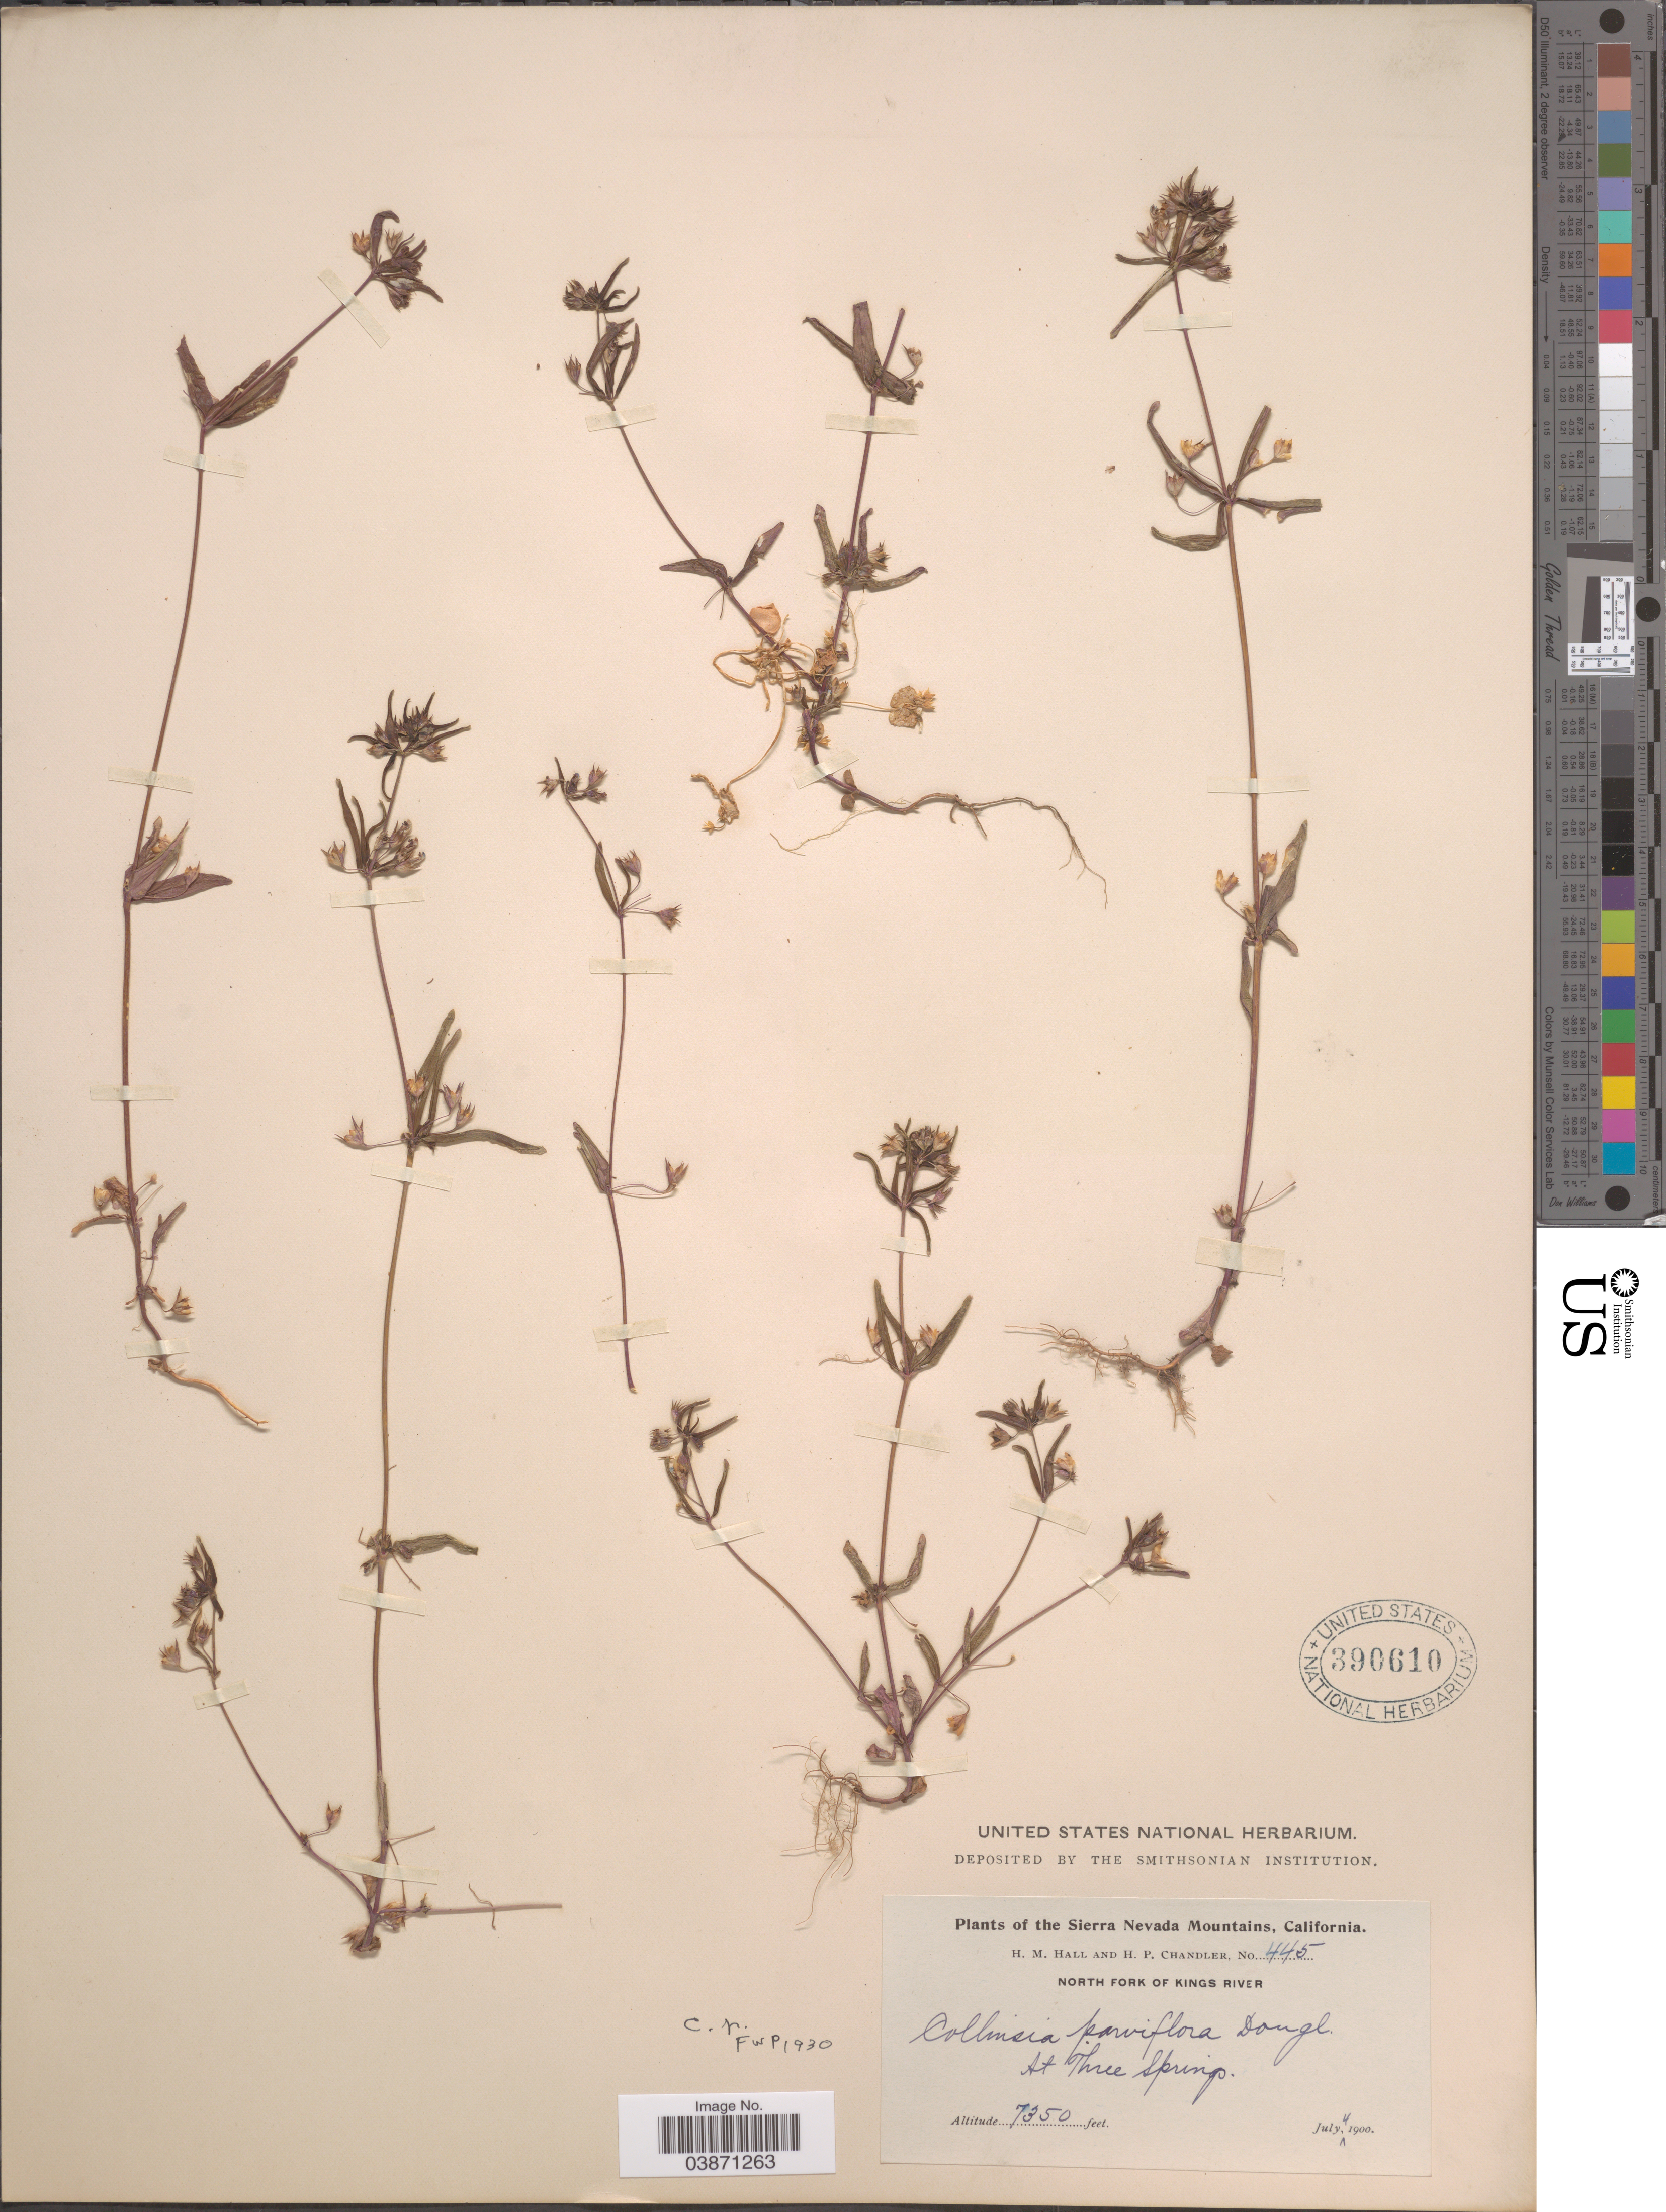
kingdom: Plantae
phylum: Tracheophyta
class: Magnoliopsida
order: Lamiales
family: Plantaginaceae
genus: Collinsia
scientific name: Collinsia parviflora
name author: Douglas ex Lindl.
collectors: H. M. Hall & H. Chandler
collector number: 445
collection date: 1900-07-04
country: United States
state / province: California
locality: The Sierra Nevada Mountains. North Fork of Springs River. At Three Springs.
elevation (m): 2240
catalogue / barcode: US 390610